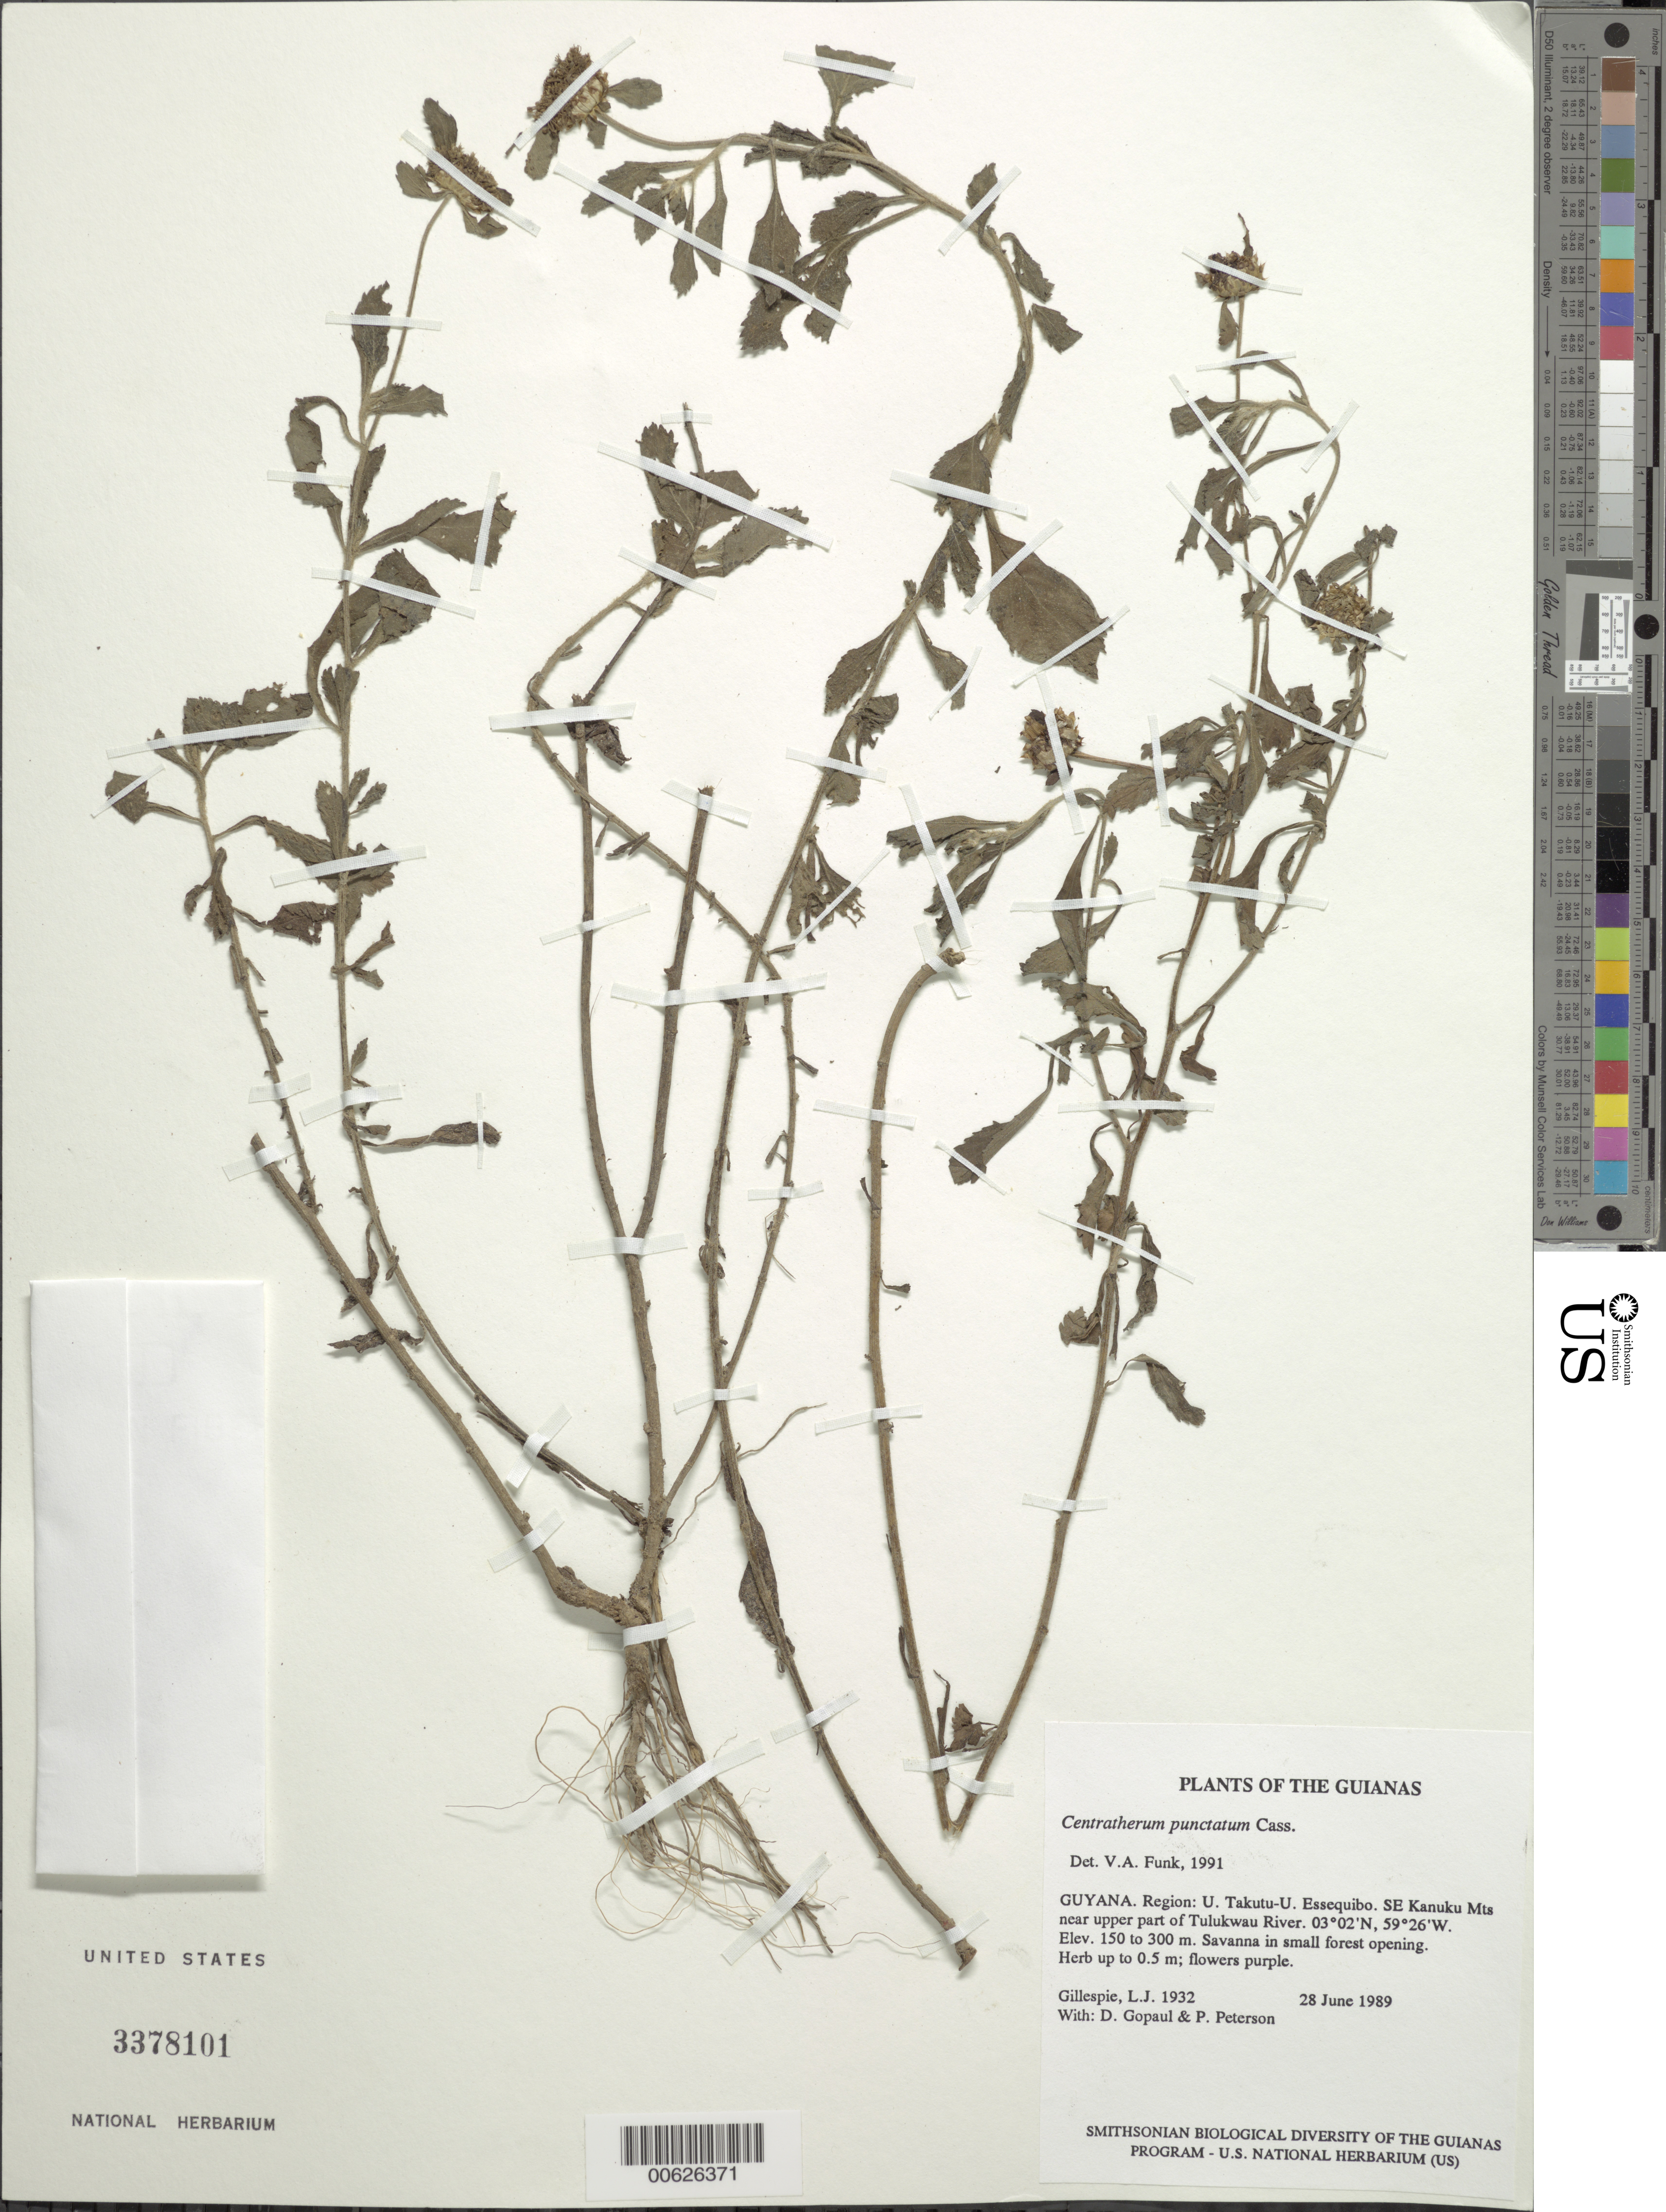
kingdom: Plantae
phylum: Tracheophyta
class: Magnoliopsida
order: Asterales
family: Asteraceae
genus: Centratherum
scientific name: Centratherum punctatum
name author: Cass.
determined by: Funk, Vicki A., (BOT), Smithsonian Institution - National Museum of Natural History (UNITED STATES)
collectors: L. J. Gillespie, D. Gopaul & P. M. Peterson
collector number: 1932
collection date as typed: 28 June 1989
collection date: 1989-06-28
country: Guyana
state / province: U. Takutu-U. Essequibo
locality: SE Kanuku Mts near upper part of Tulukwau River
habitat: Savanna in small forest opening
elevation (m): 150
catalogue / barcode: US 3378101